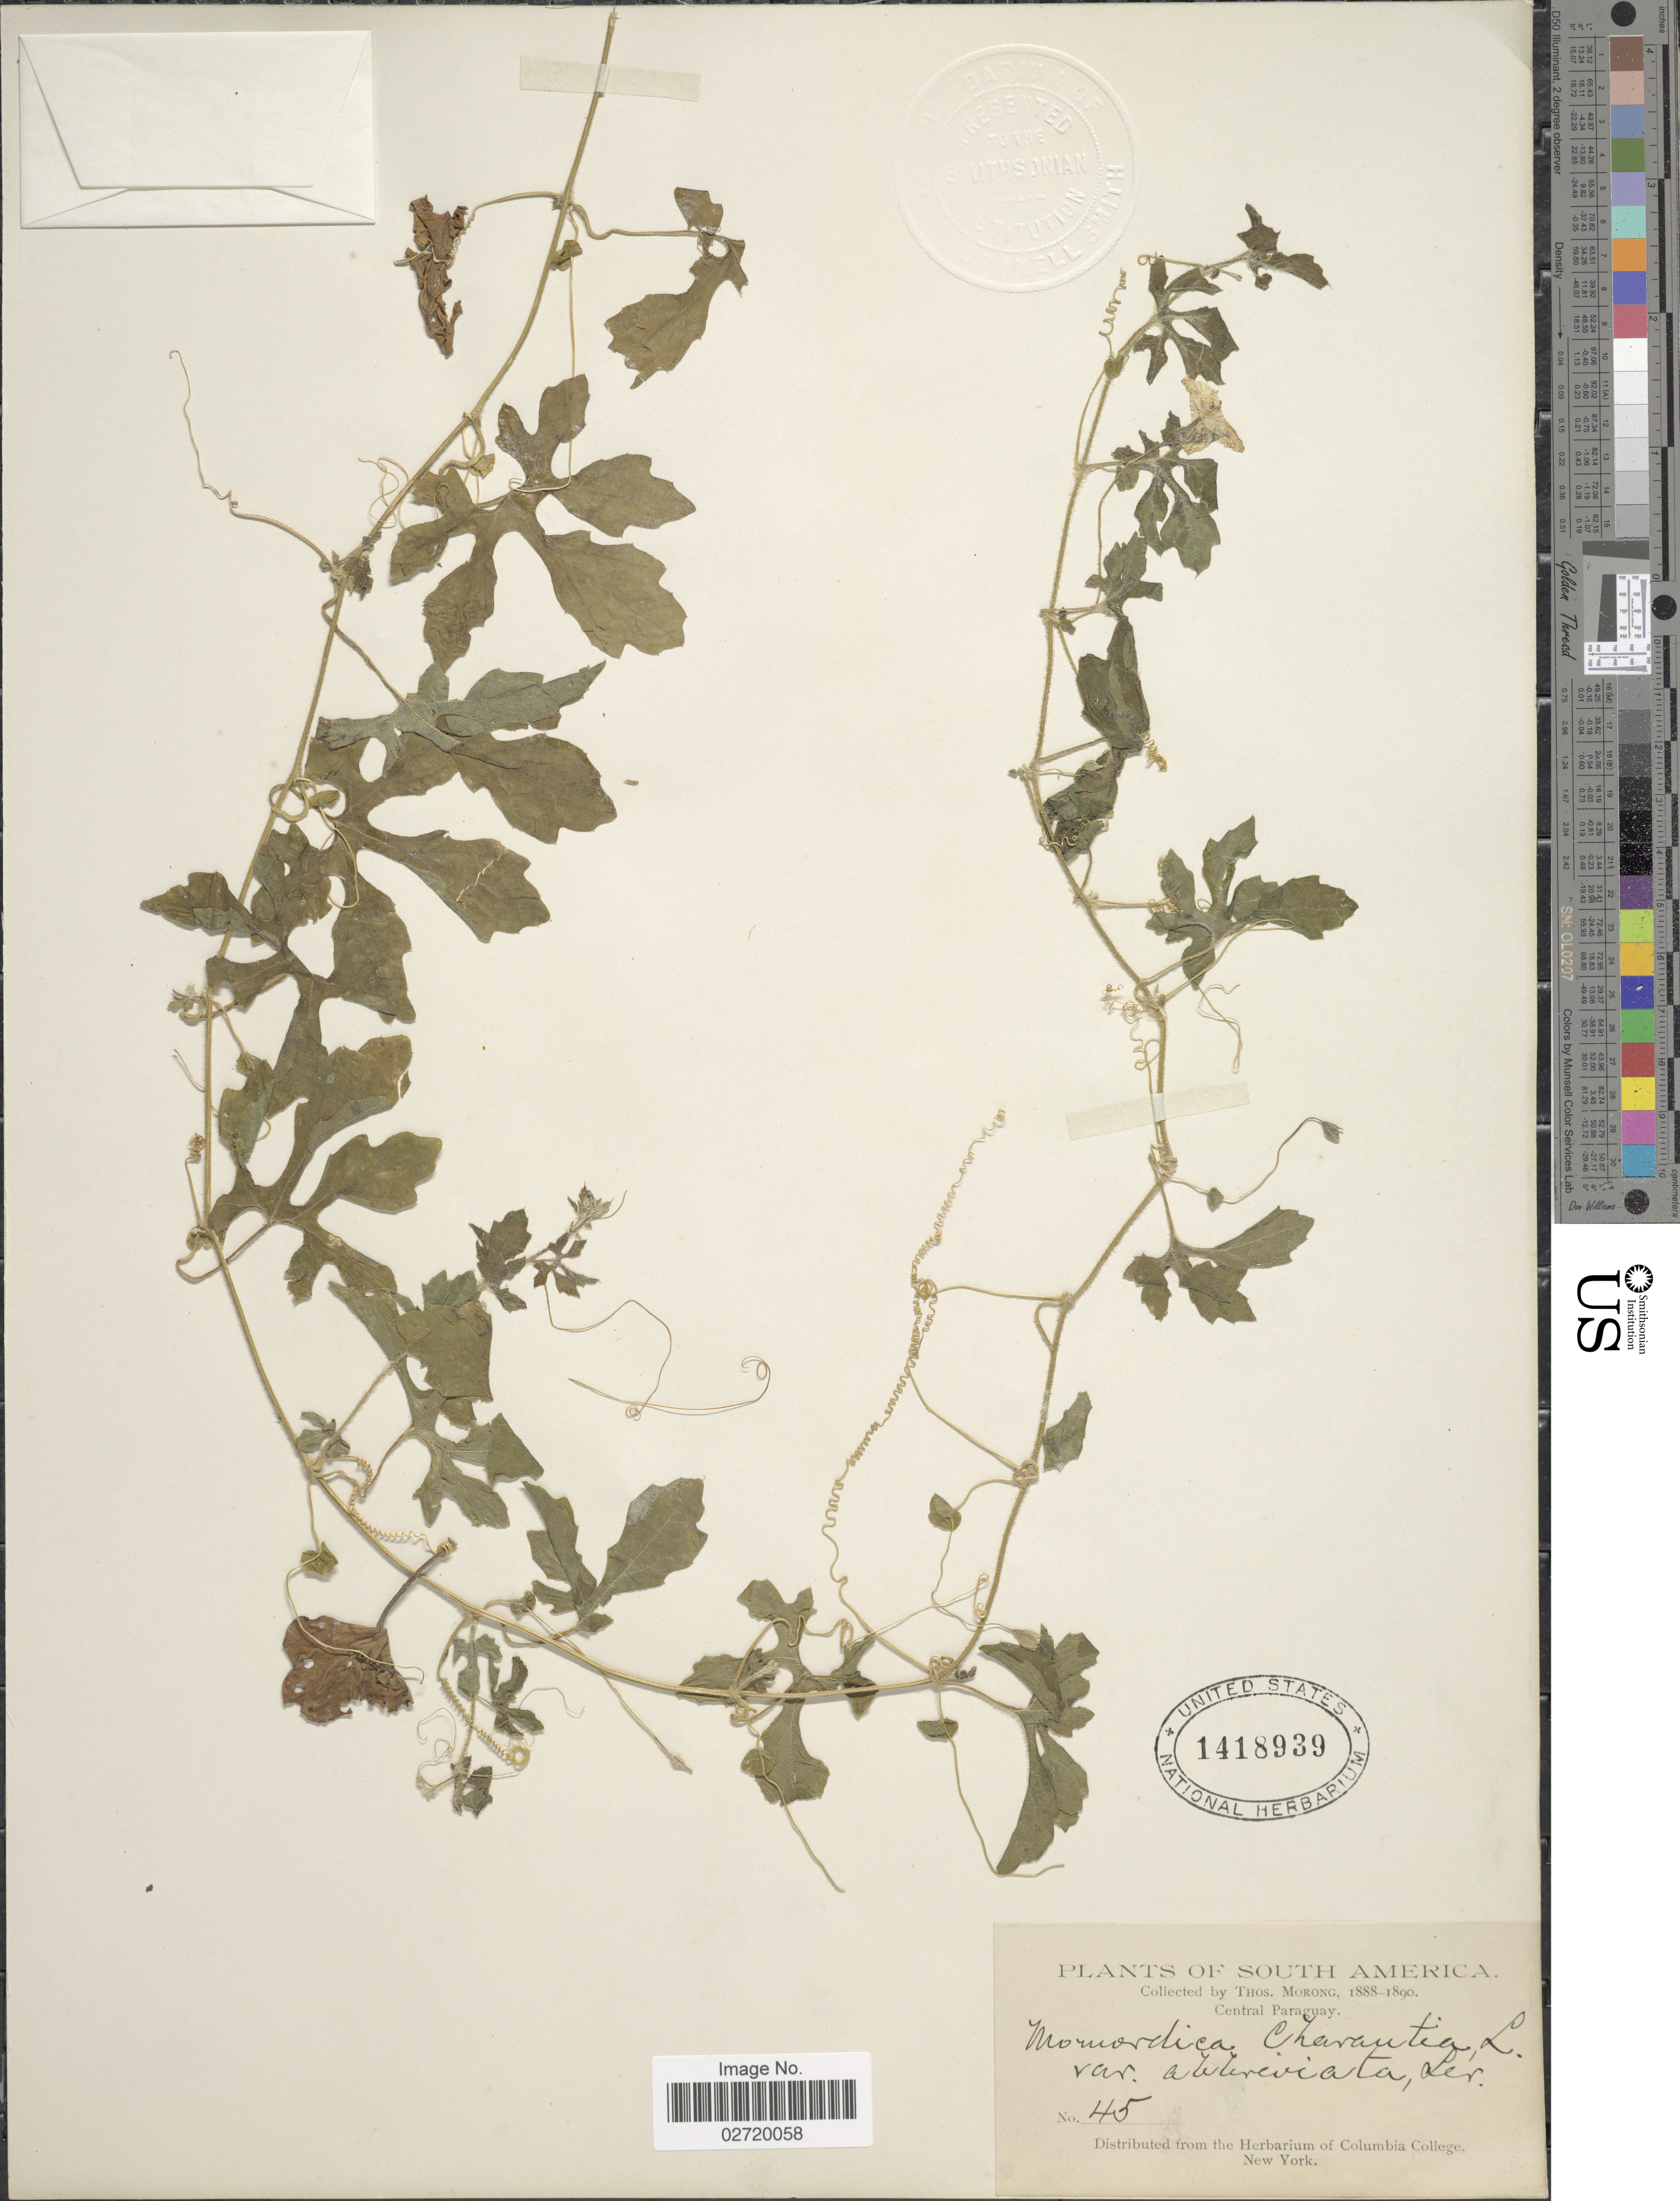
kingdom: Plantae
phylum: Tracheophyta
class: Magnoliopsida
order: Cucurbitales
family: Cucurbitaceae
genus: Momordica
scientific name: Momordica charantia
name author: L.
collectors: ex herb. T. Morong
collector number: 45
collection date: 1888/1890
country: Paraguay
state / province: Central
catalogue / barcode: US 1418939